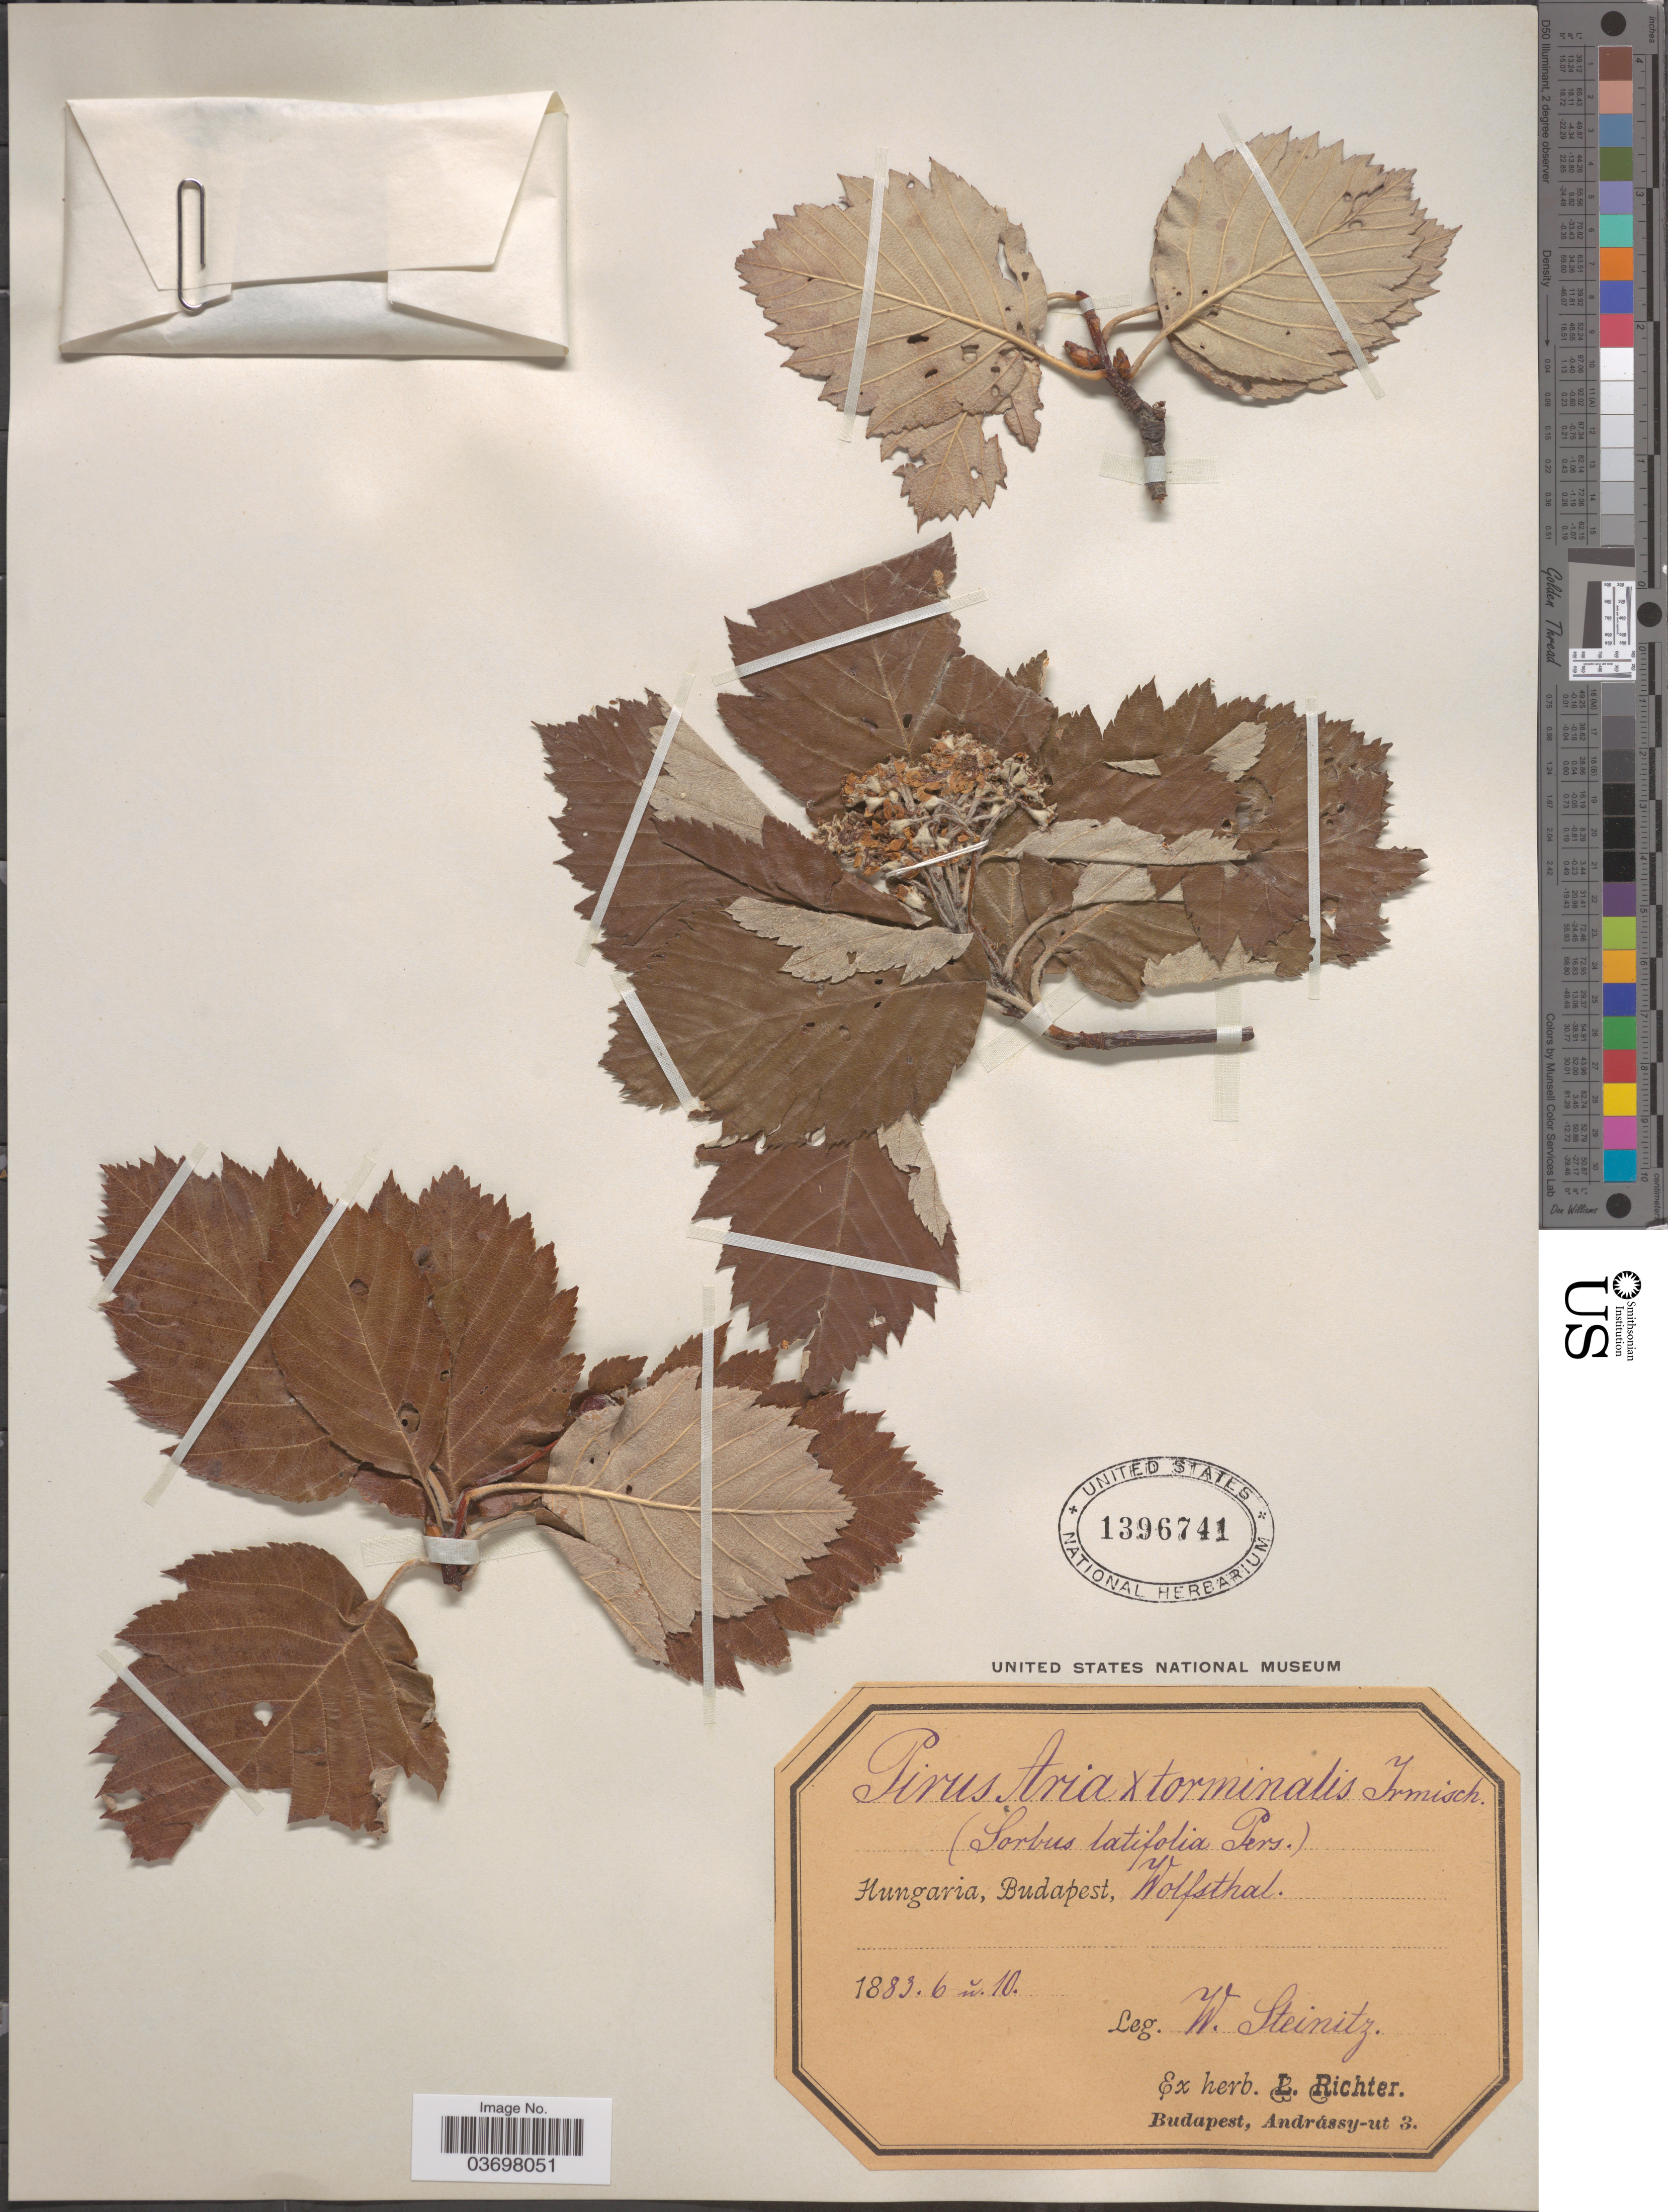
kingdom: Plantae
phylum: Tracheophyta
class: Magnoliopsida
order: Rosales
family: Rosaceae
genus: Sorbus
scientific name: Sorbus latifolia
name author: (Lam.) Pers.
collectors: W. Steinitz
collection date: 1883-06/1883-10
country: Hungary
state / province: Budapest, Capital District of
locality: Wolfsthal.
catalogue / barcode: US 1396741